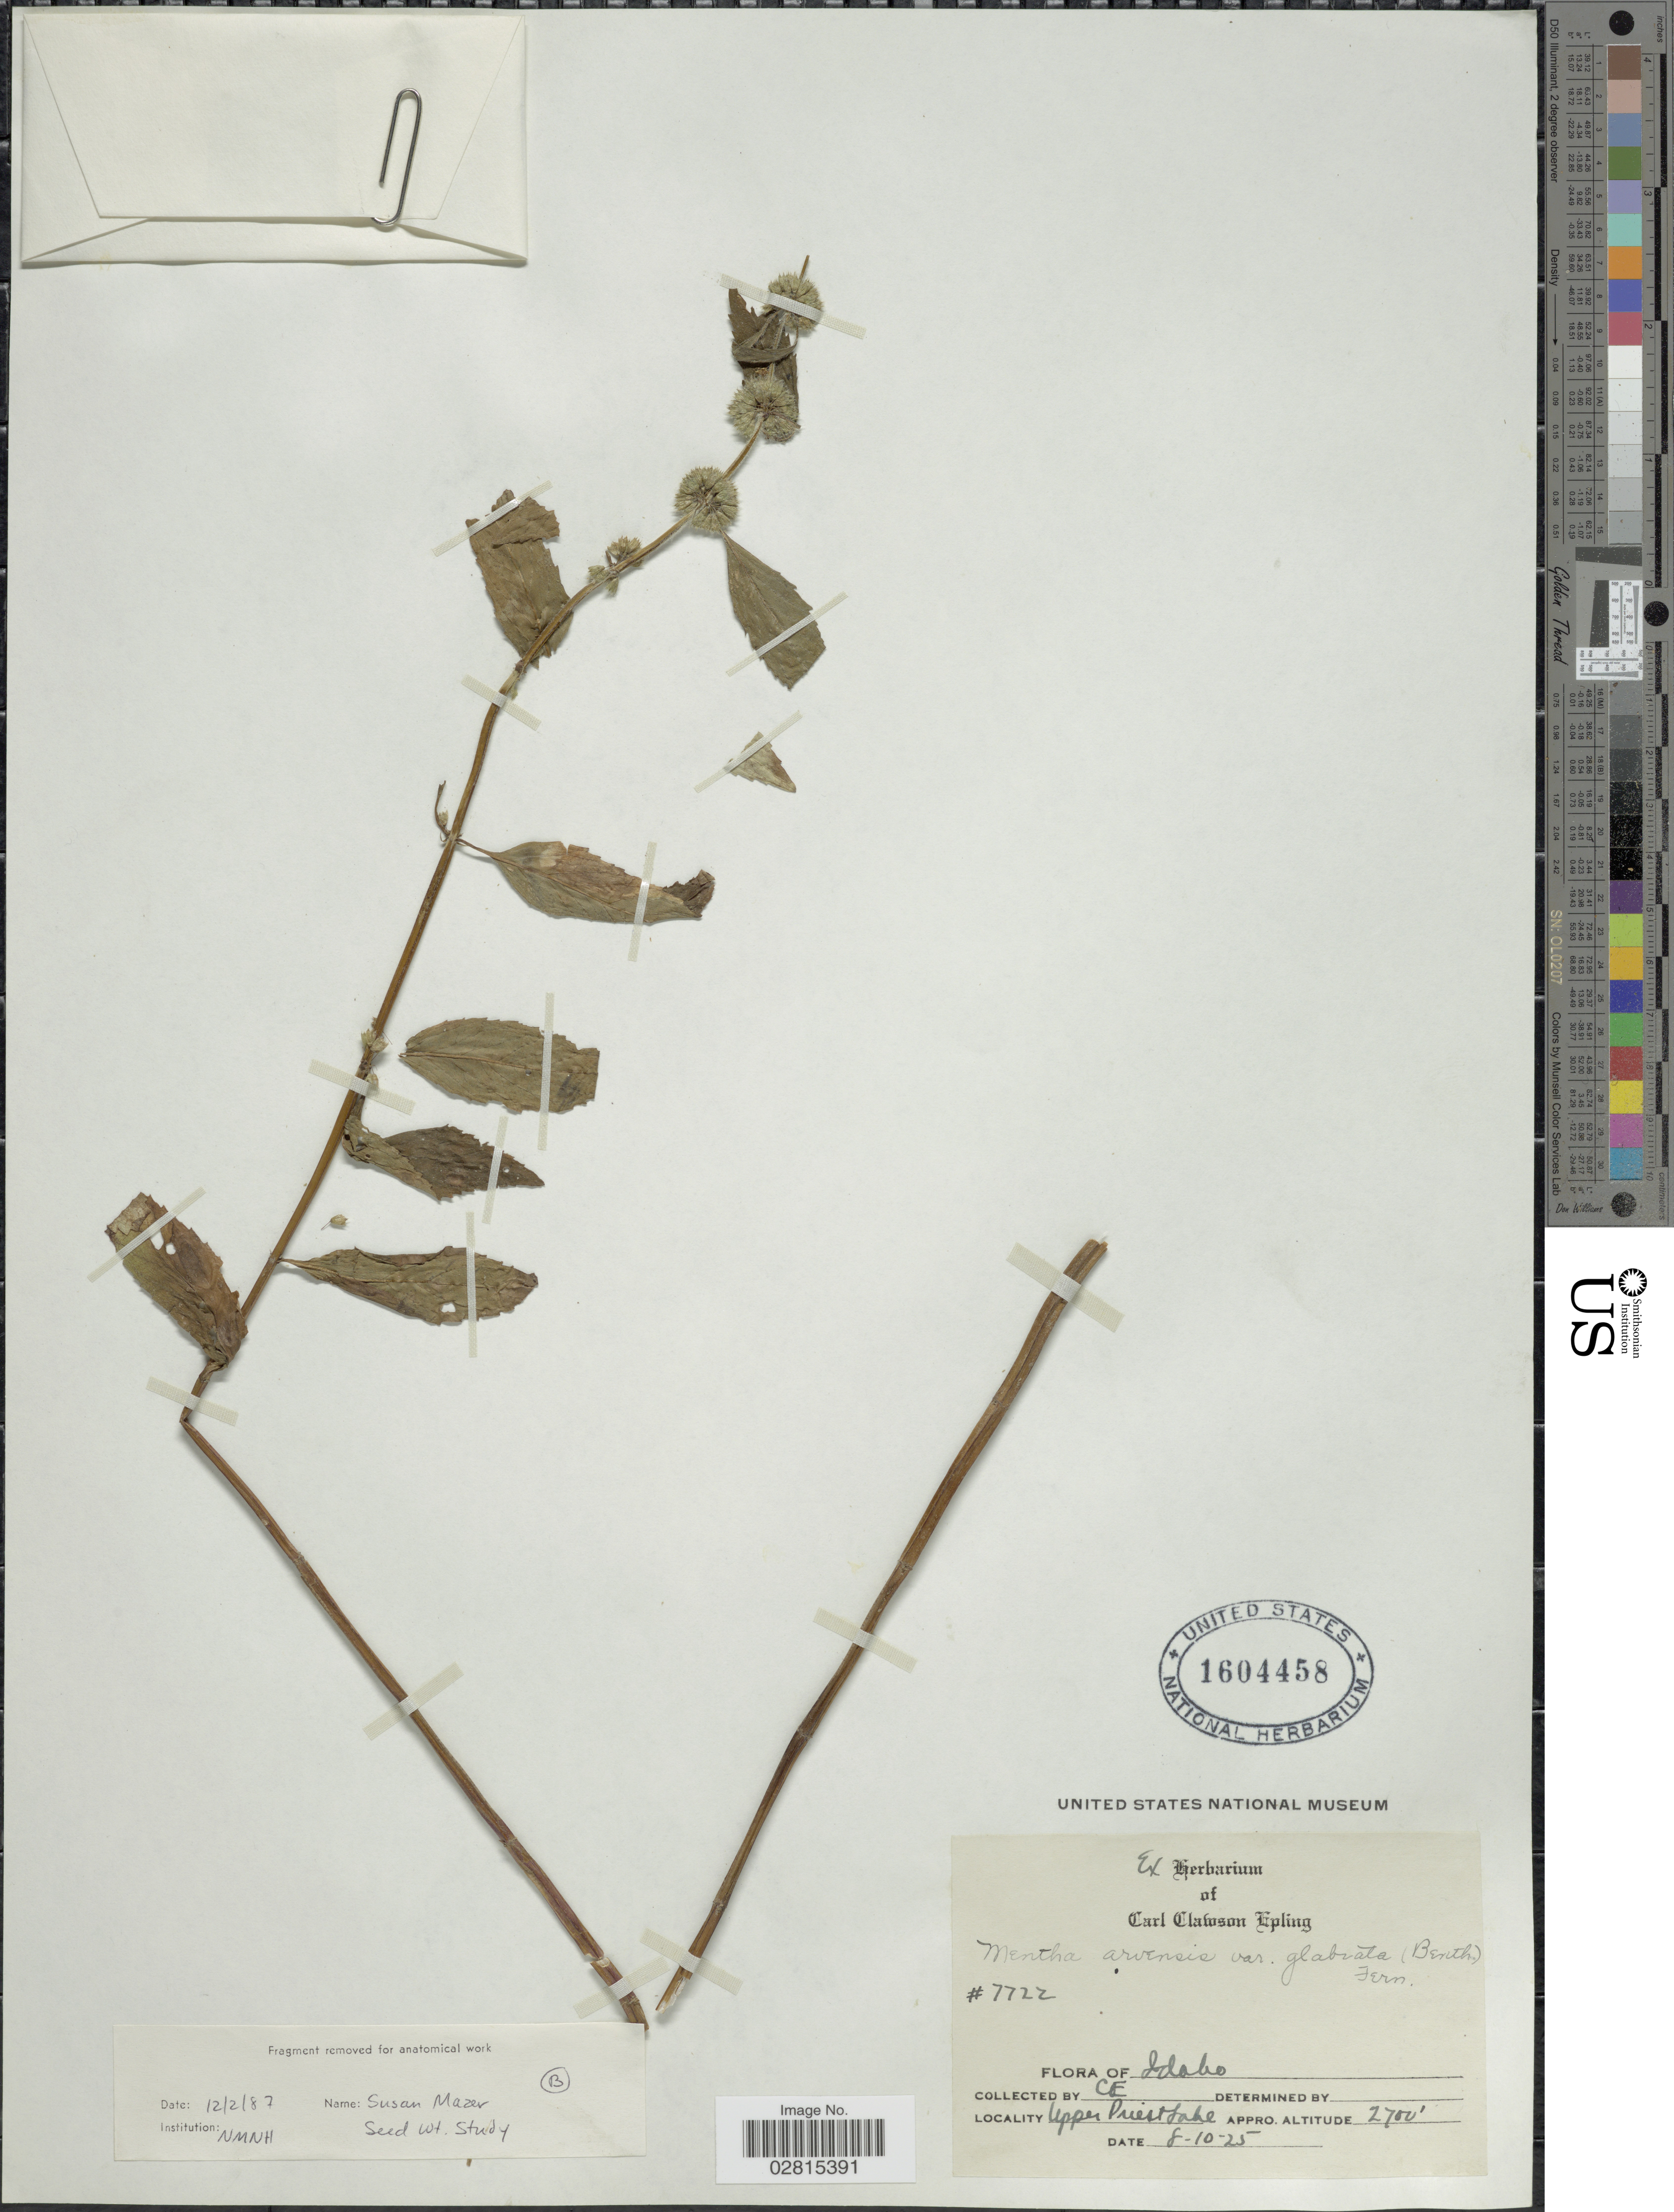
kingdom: Plantae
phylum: Tracheophyta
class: Magnoliopsida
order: Lamiales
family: Lamiaceae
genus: Mentha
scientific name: Mentha canadensis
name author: L.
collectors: C. C. Epling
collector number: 7722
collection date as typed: Transcribed d/m/y: 10/8/25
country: United States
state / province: Idaho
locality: Upper Priest Lake.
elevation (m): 823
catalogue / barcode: US 1604458